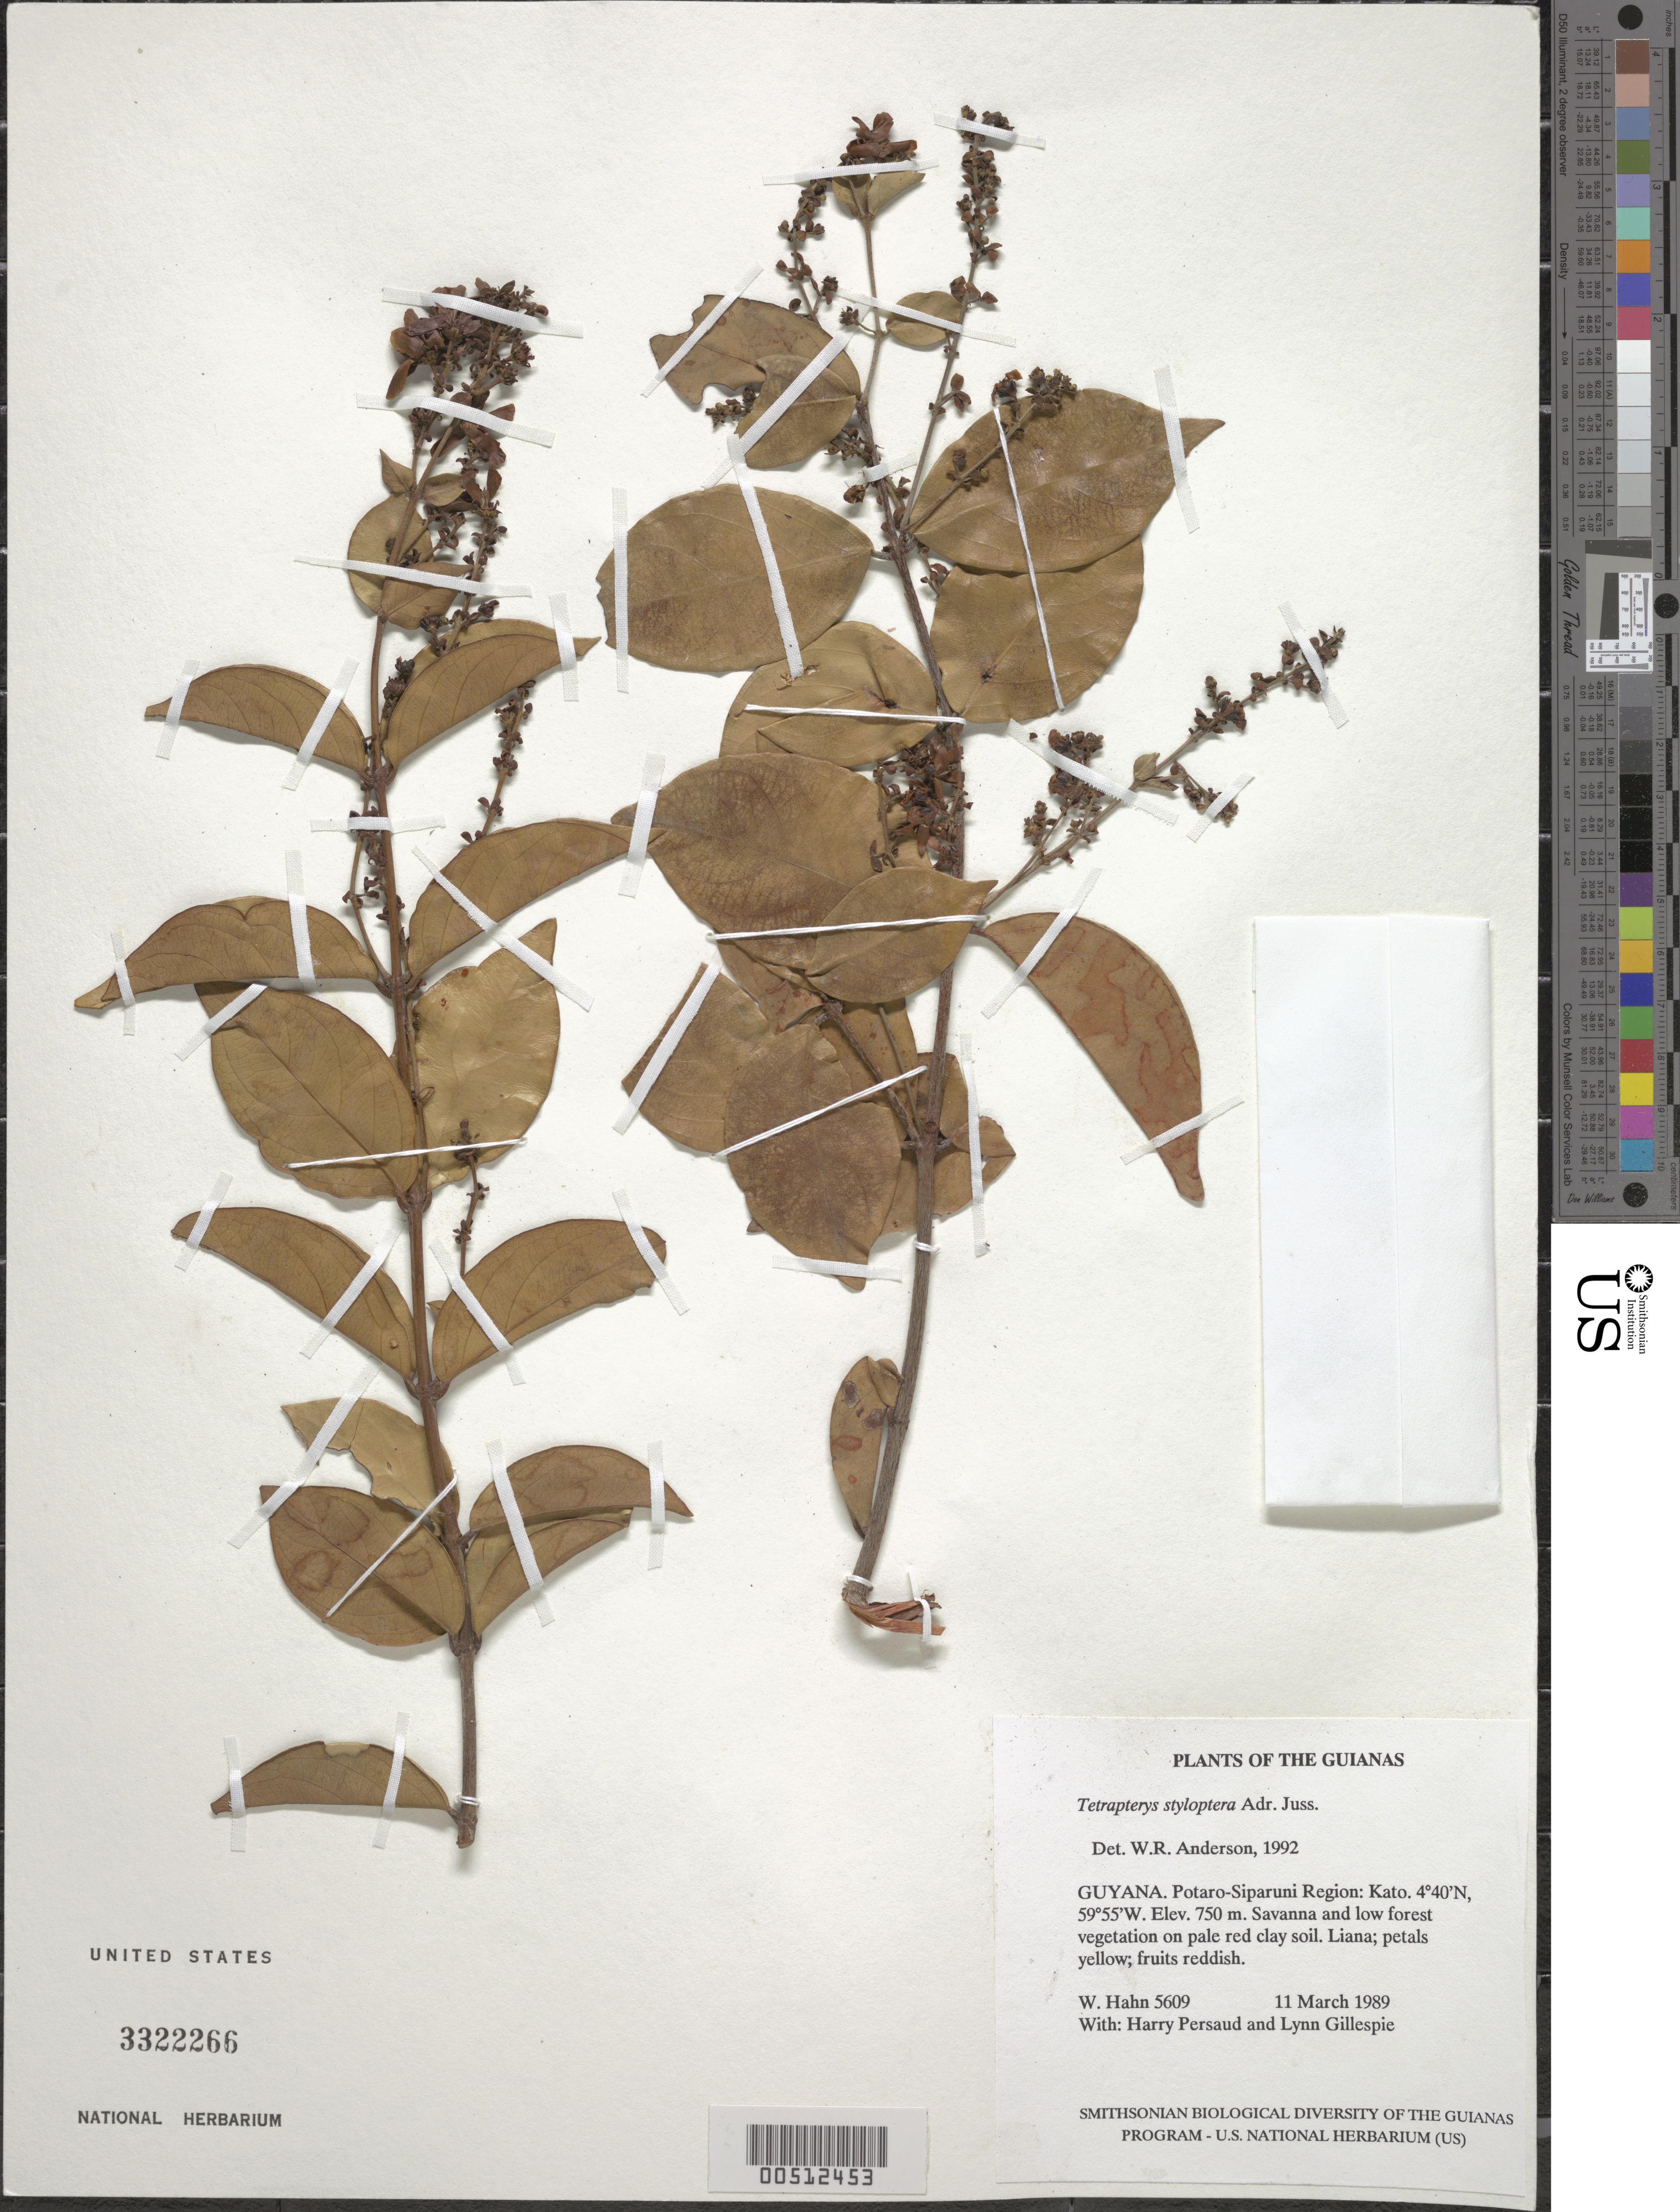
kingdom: Plantae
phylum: Tracheophyta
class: Magnoliopsida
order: Malpighiales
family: Malpighiaceae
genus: Glicophyllum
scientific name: Glicophyllum stylopterum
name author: (A. Juss.) R.F. Almeida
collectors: W. Hahn, H. Persaud & L. J. Gillespie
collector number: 5609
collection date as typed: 11 March 1989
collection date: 1989-03-11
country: Guyana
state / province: Potaro-Siparuni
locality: Kato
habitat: Savanna and low forest vegetation on pale red clay soil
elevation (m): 750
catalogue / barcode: US 3322266